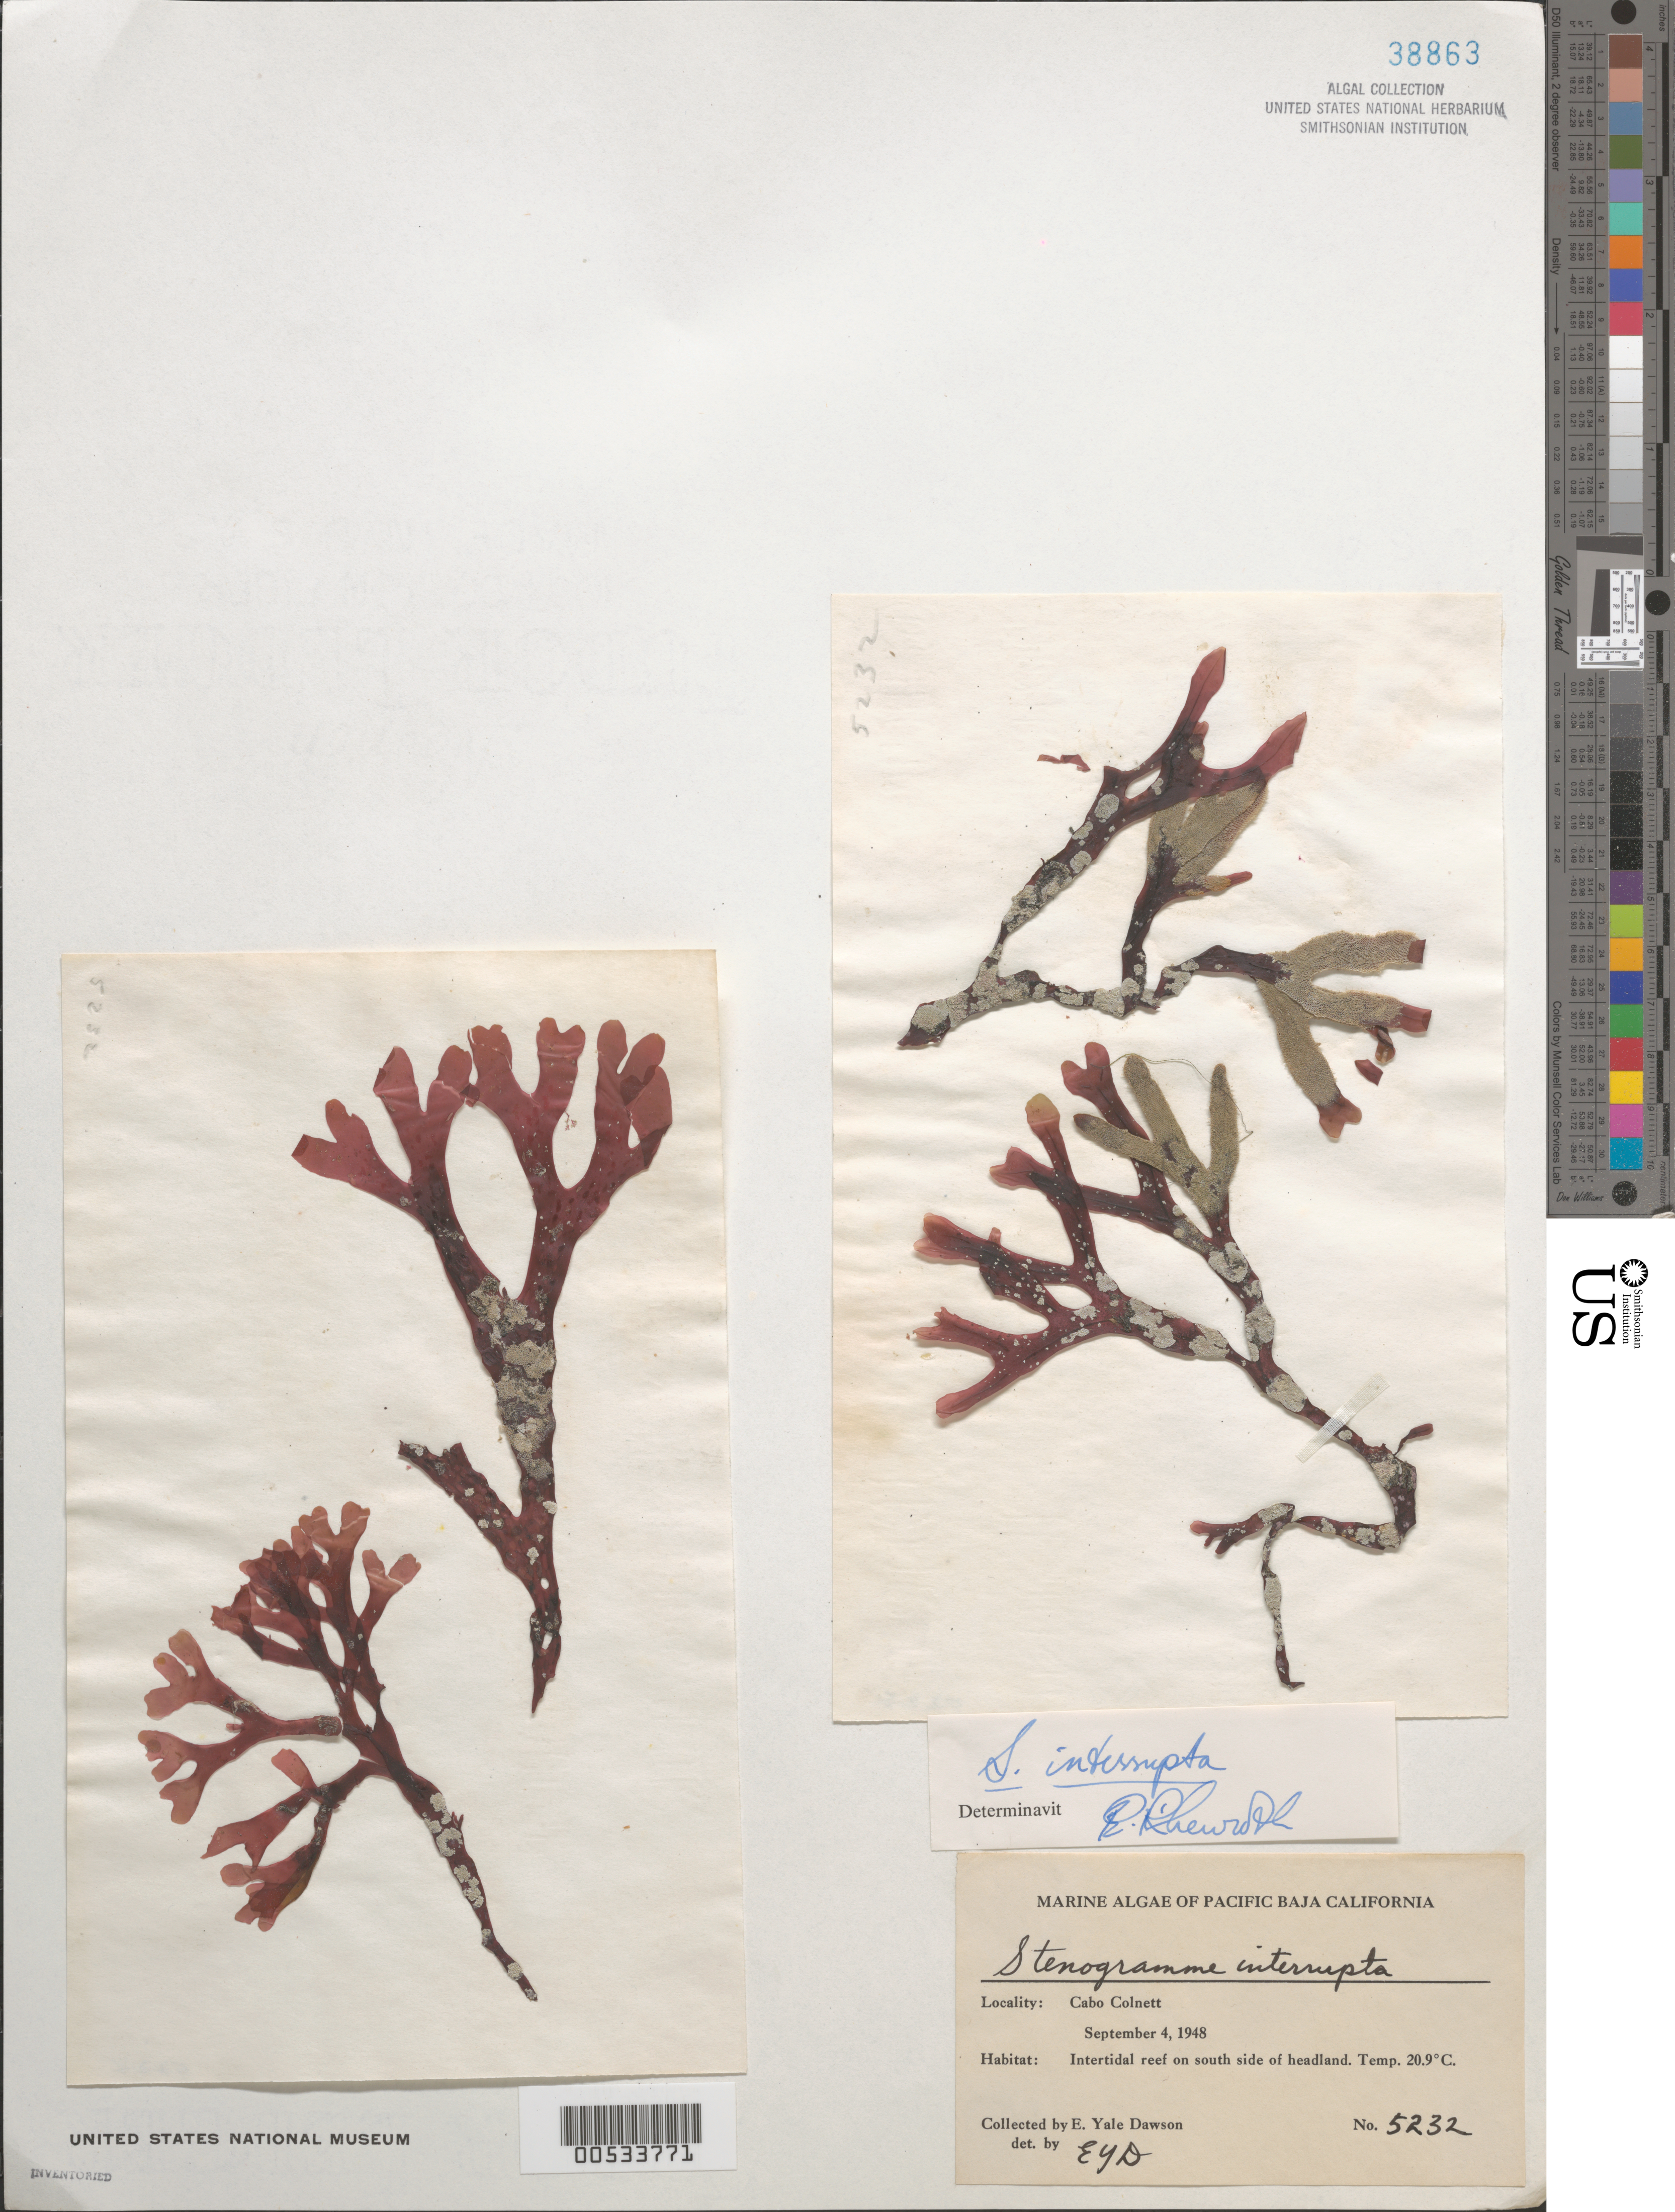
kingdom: Plantae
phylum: Rhodophyta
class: Florideophyceae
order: Gigartinales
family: Phyllophoraceae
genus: Stenogramma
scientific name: Stenogramma interruptum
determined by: Newroth, P. R.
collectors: E. Y. Dawson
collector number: EYD 5232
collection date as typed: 04 Sep 1948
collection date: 1948-09-04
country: Mexico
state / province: Baja California Norte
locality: Cabo Colnett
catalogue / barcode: US 38863